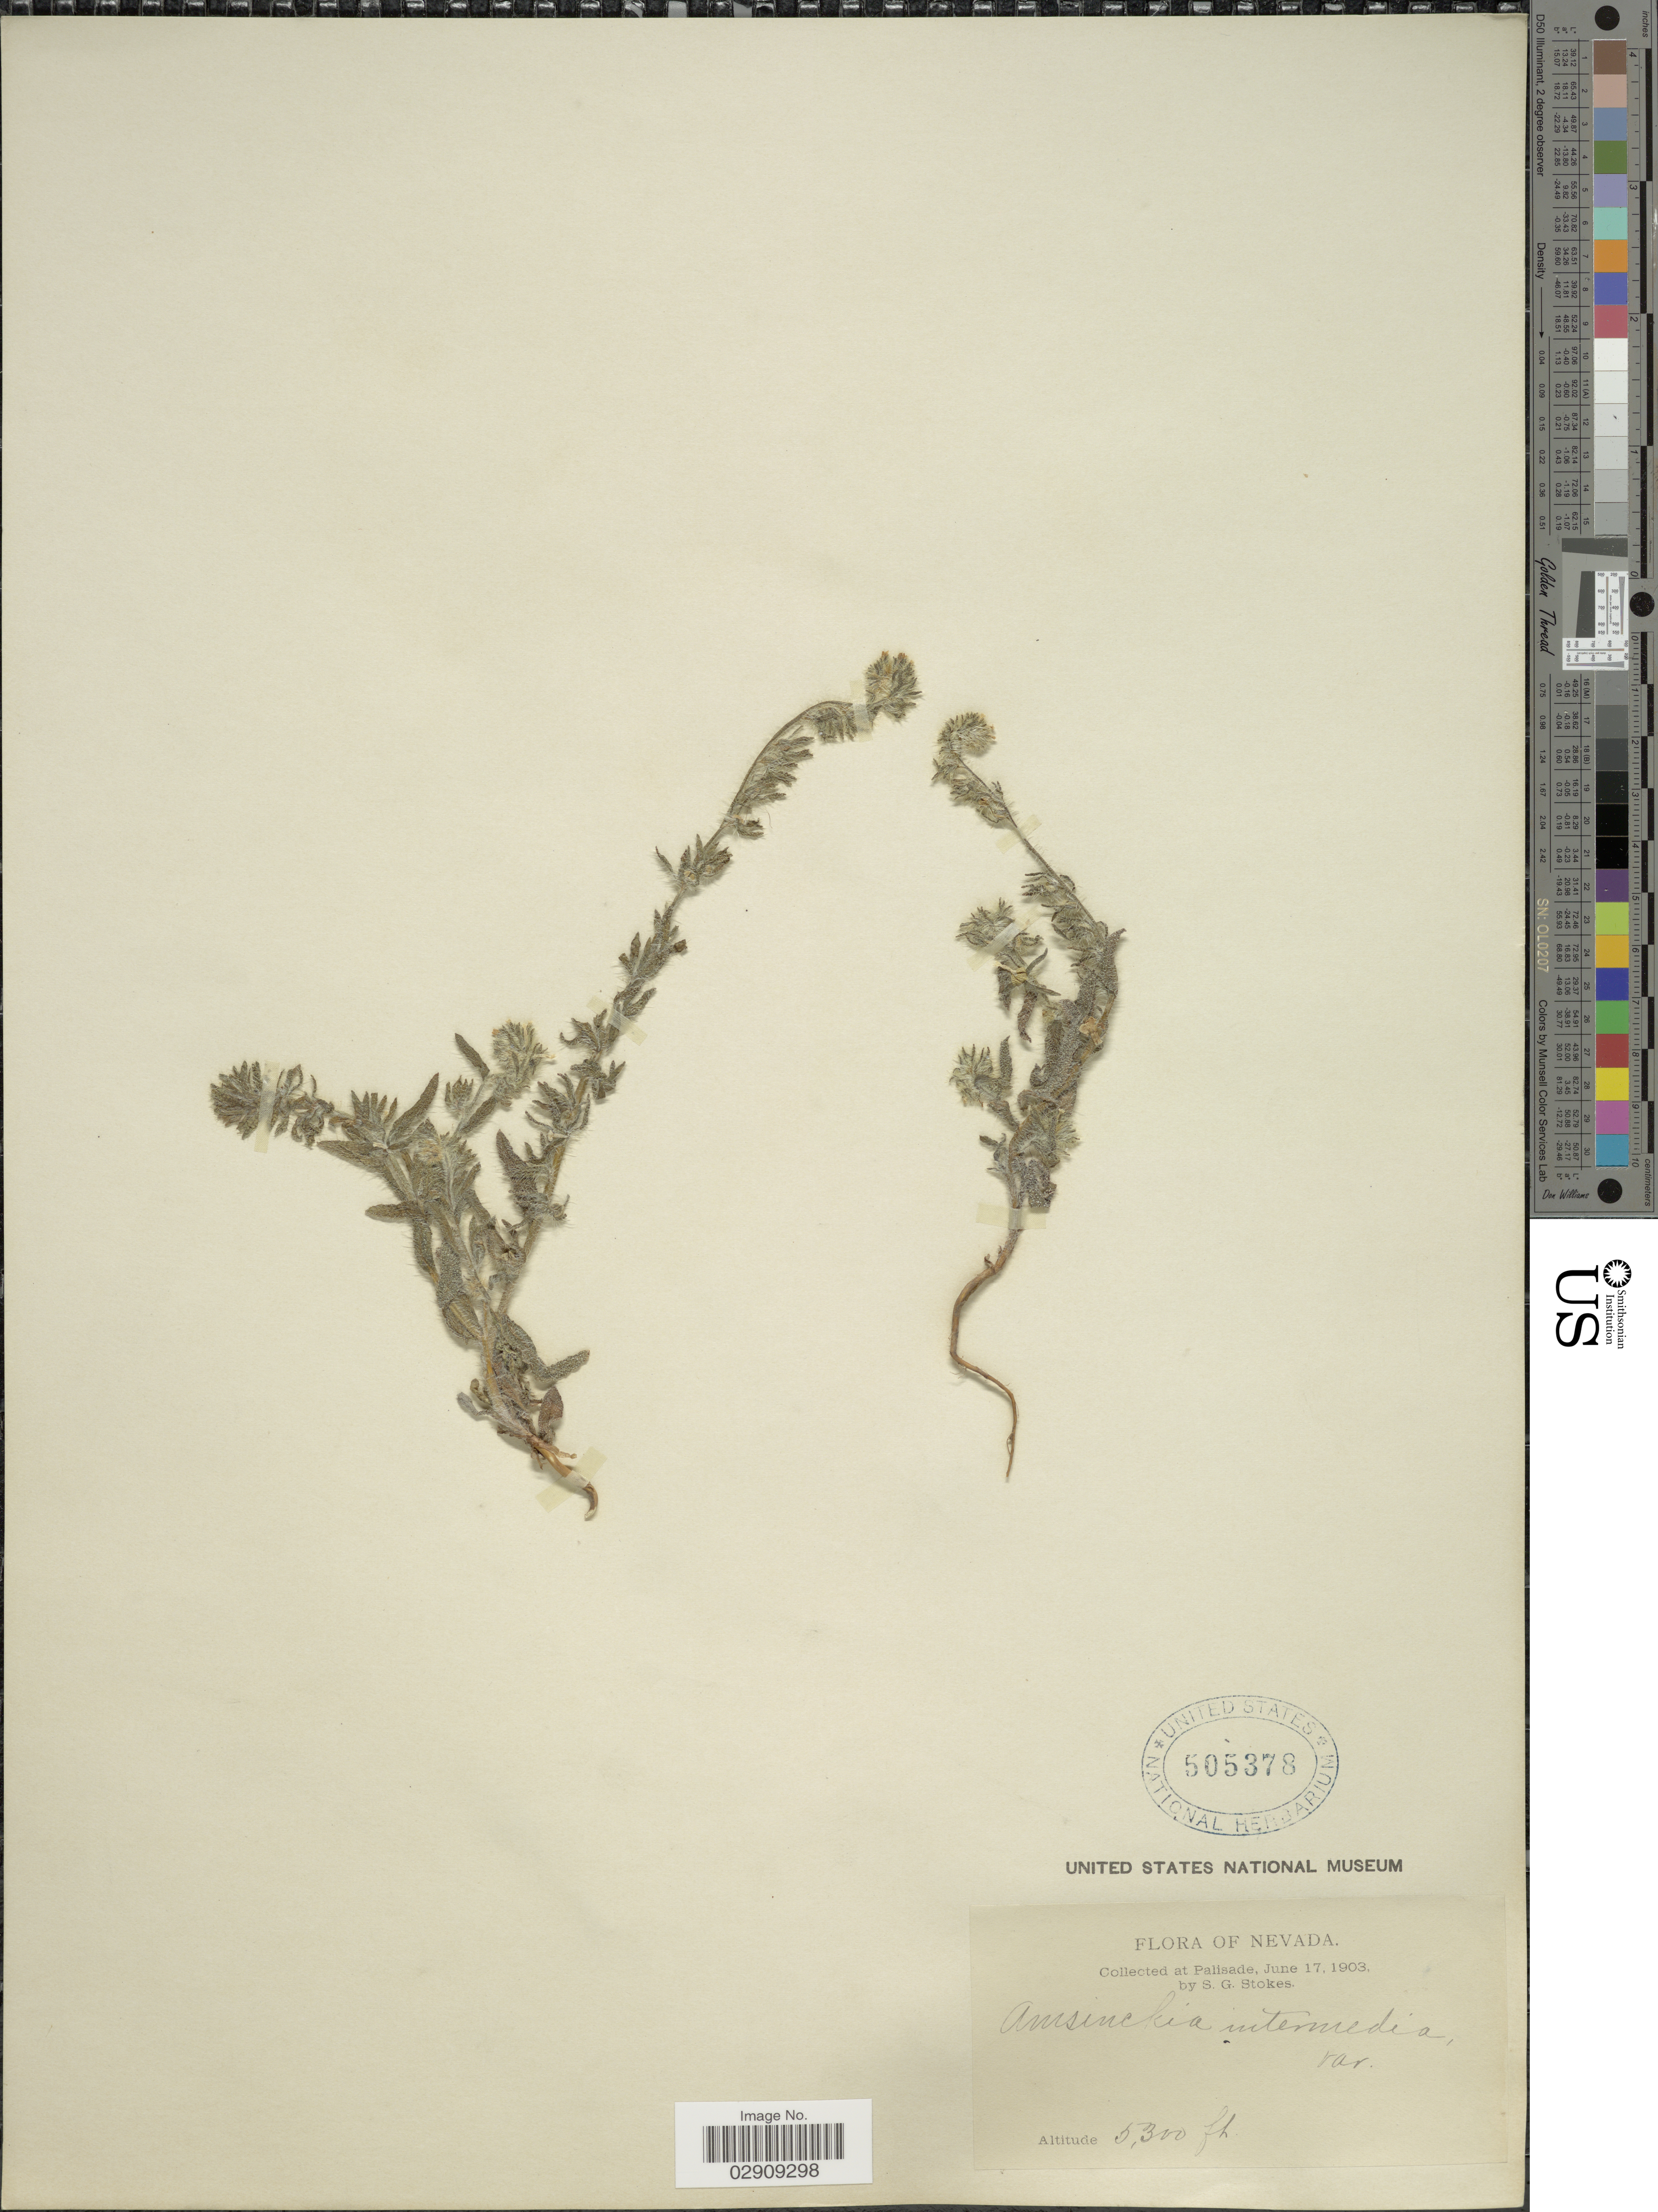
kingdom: Plantae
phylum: Tracheophyta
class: Magnoliopsida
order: Boraginales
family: Boraginaceae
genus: Amsinckia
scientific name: Amsinckia menziesii var. intermedia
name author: (Fisch. & C.A. Mey.) Ganders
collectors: S. G. Stokes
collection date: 1903-06-17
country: United States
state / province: Nevada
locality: At Palisade.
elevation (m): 1615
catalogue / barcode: US 505378